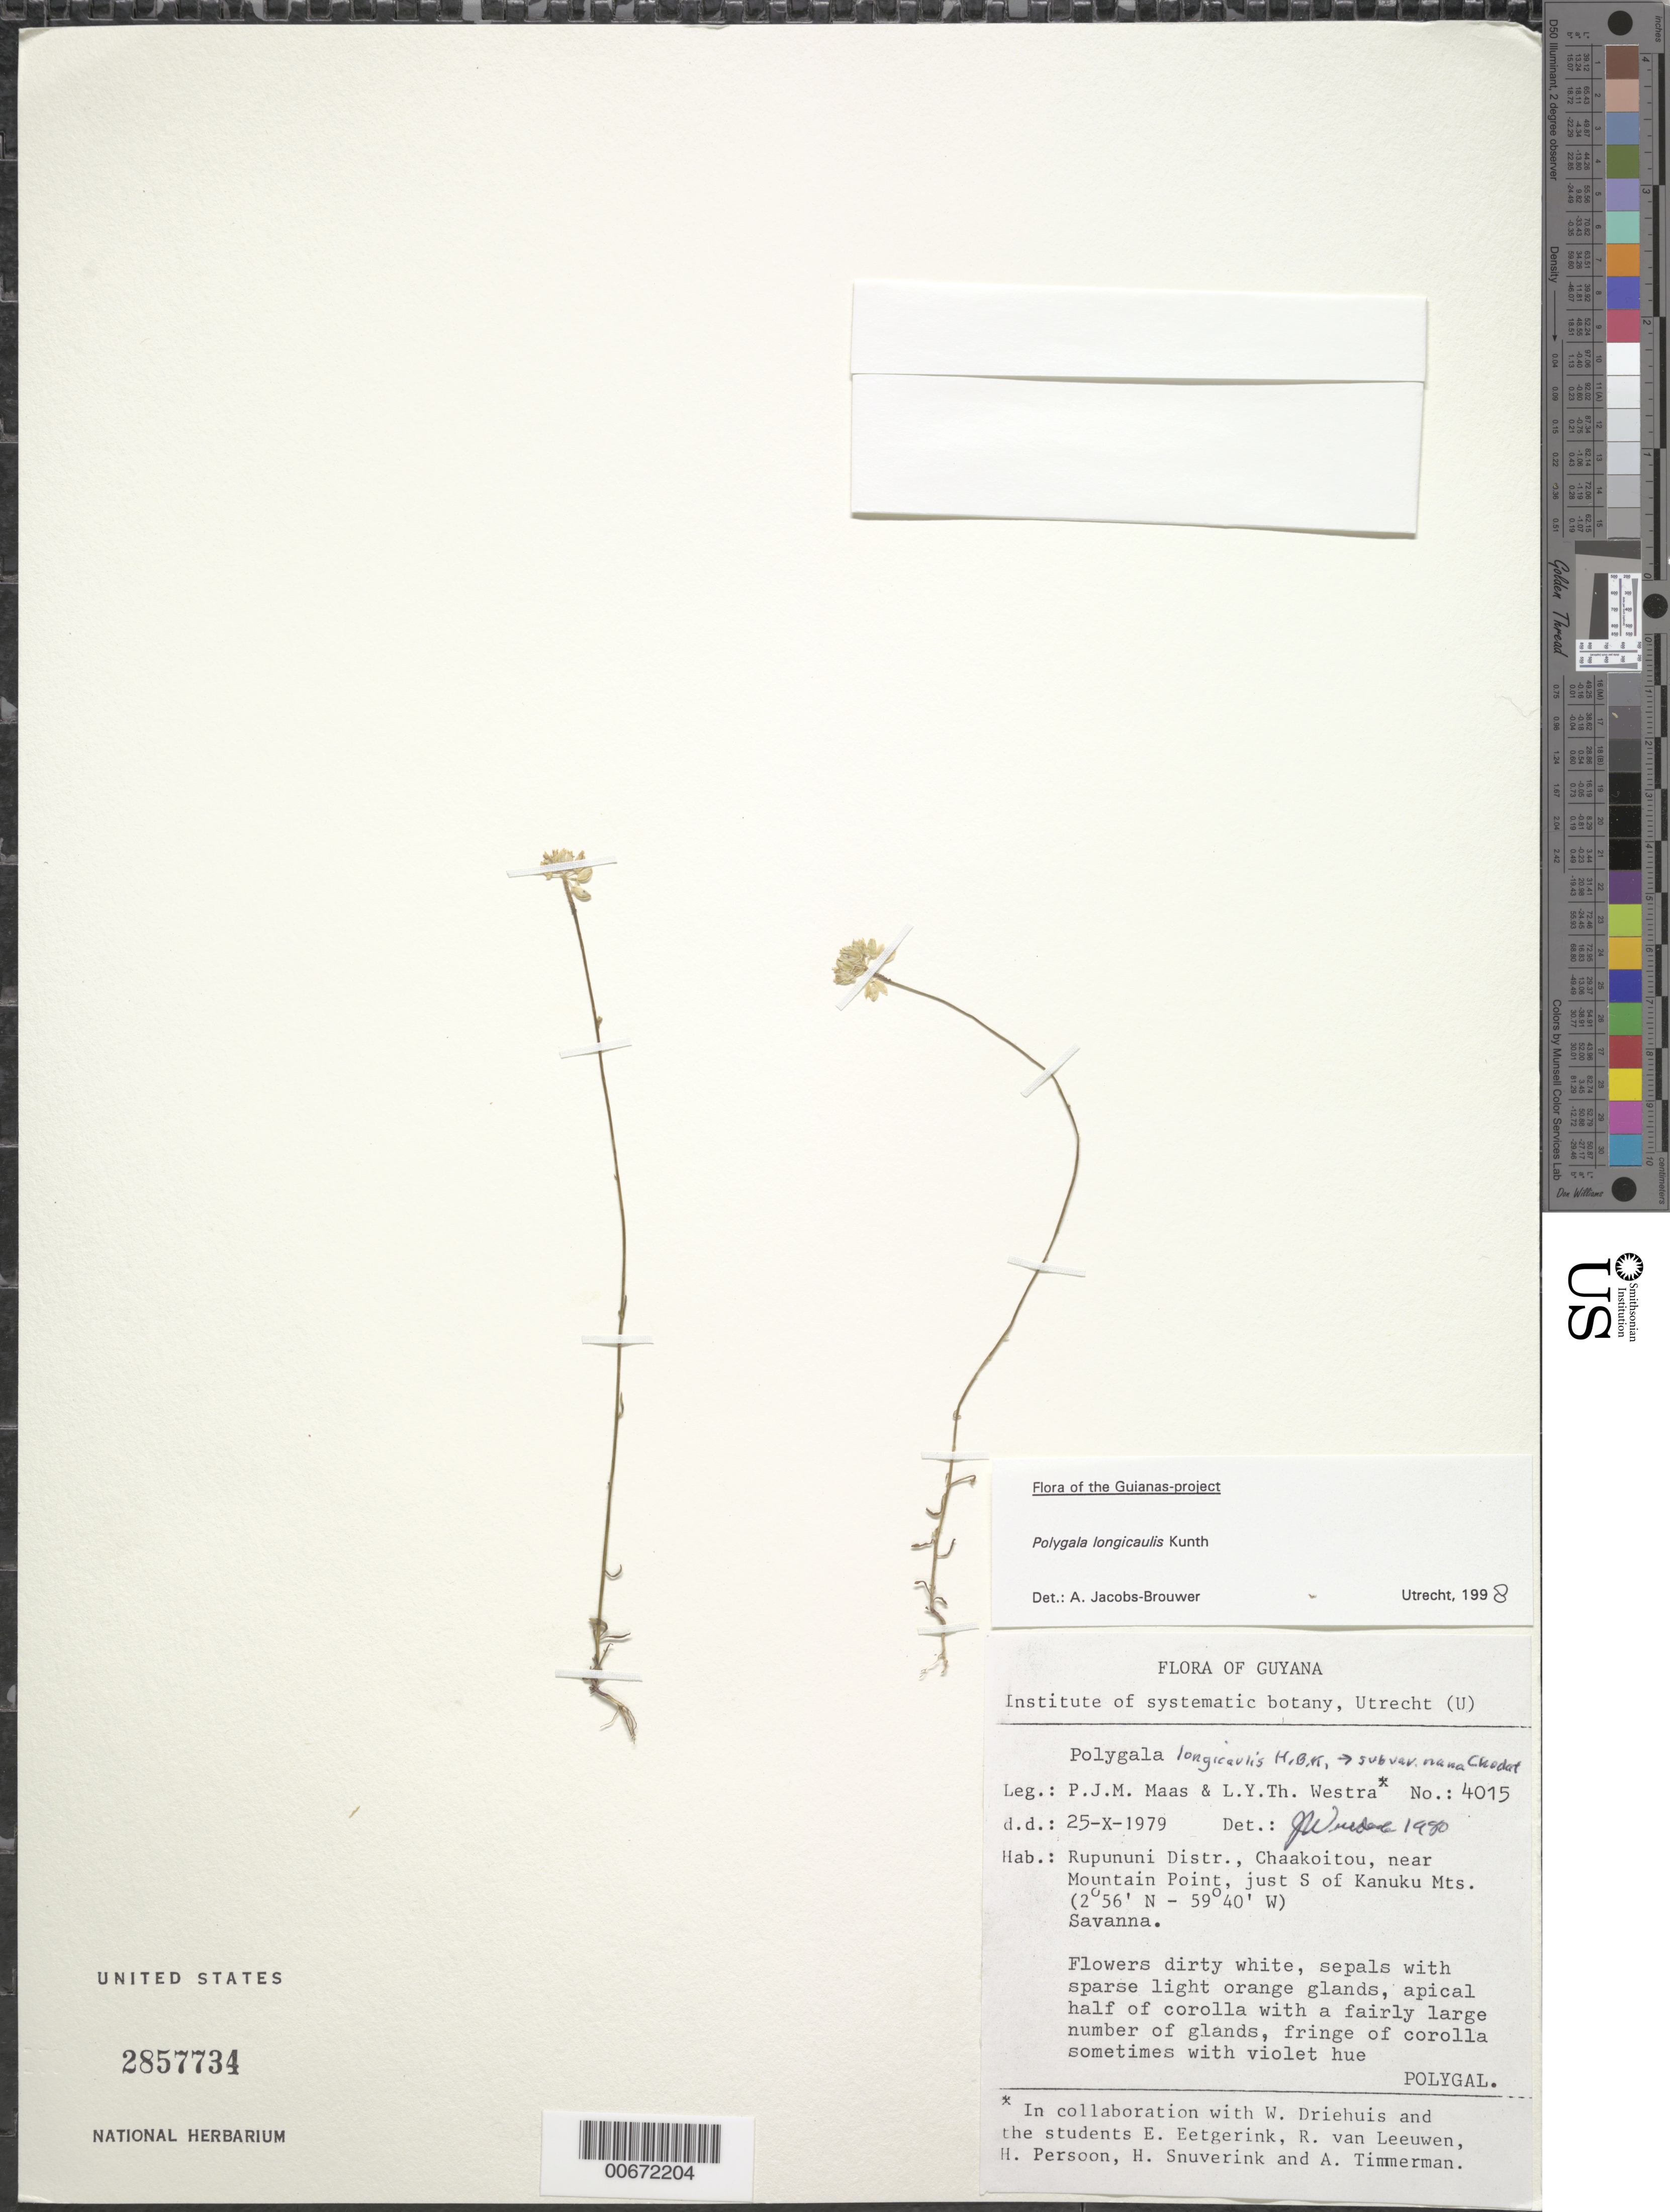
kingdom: Plantae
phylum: Tracheophyta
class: Magnoliopsida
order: Fabales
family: Polygalaceae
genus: Polygala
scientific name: Polygala longicaulis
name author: Kunth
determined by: Jacobs-Brouwer, A.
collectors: P. Maas & L. Y. T. Westra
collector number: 4015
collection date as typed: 25-Oct-79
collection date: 1979-10-25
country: Guyana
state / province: U. Takutu-U. Essequibo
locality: Chaskoitou, near Mountain Point, just S of Kanuku Mts.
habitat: Savanna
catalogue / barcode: US 2857734